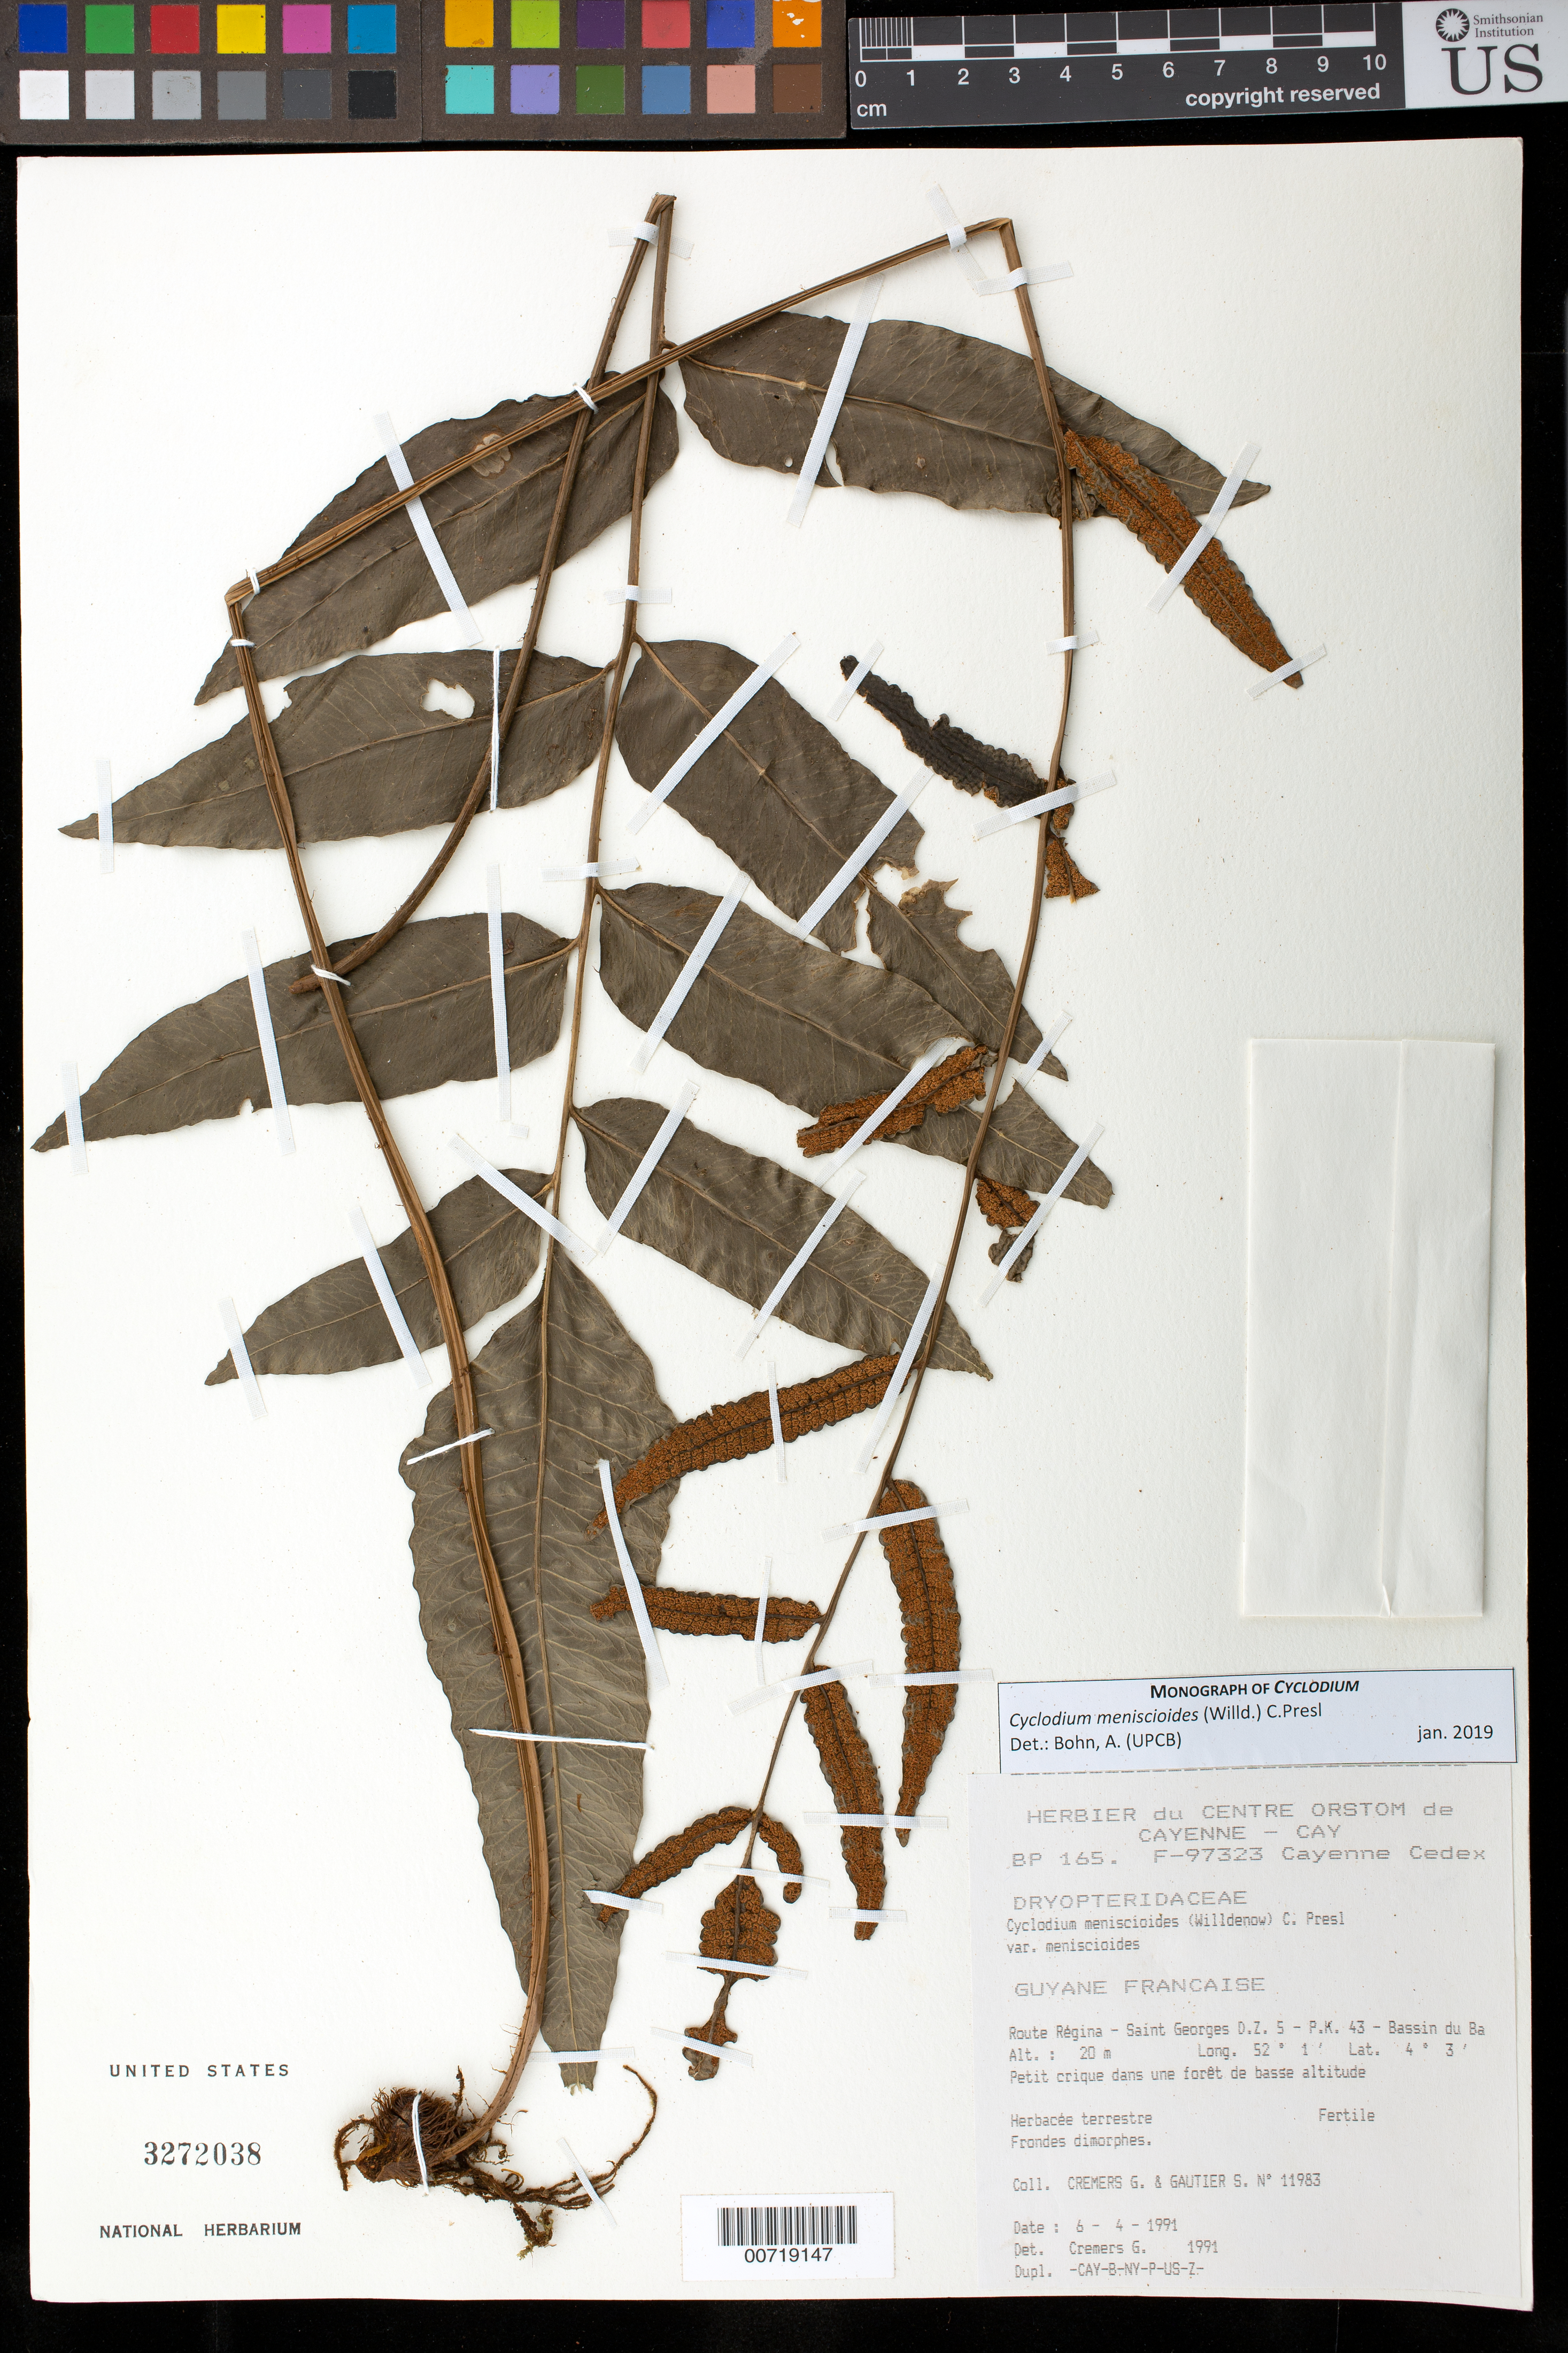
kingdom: Plantae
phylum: Tracheophyta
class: Polypodiopsida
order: Polypodiales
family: Dryopteridaceae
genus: Cyclodium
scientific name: Cyclodium meniscioides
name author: (Willd.) C. Presl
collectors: G. Cremers & S. Gautier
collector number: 11983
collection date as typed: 6-Apr-91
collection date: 1991-04-06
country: French Guiana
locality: Route Régina, Saint Georges, DZ 5-PK43, Bassin de l'Approuague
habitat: Small creek in low forest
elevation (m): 20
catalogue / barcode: US 3272038